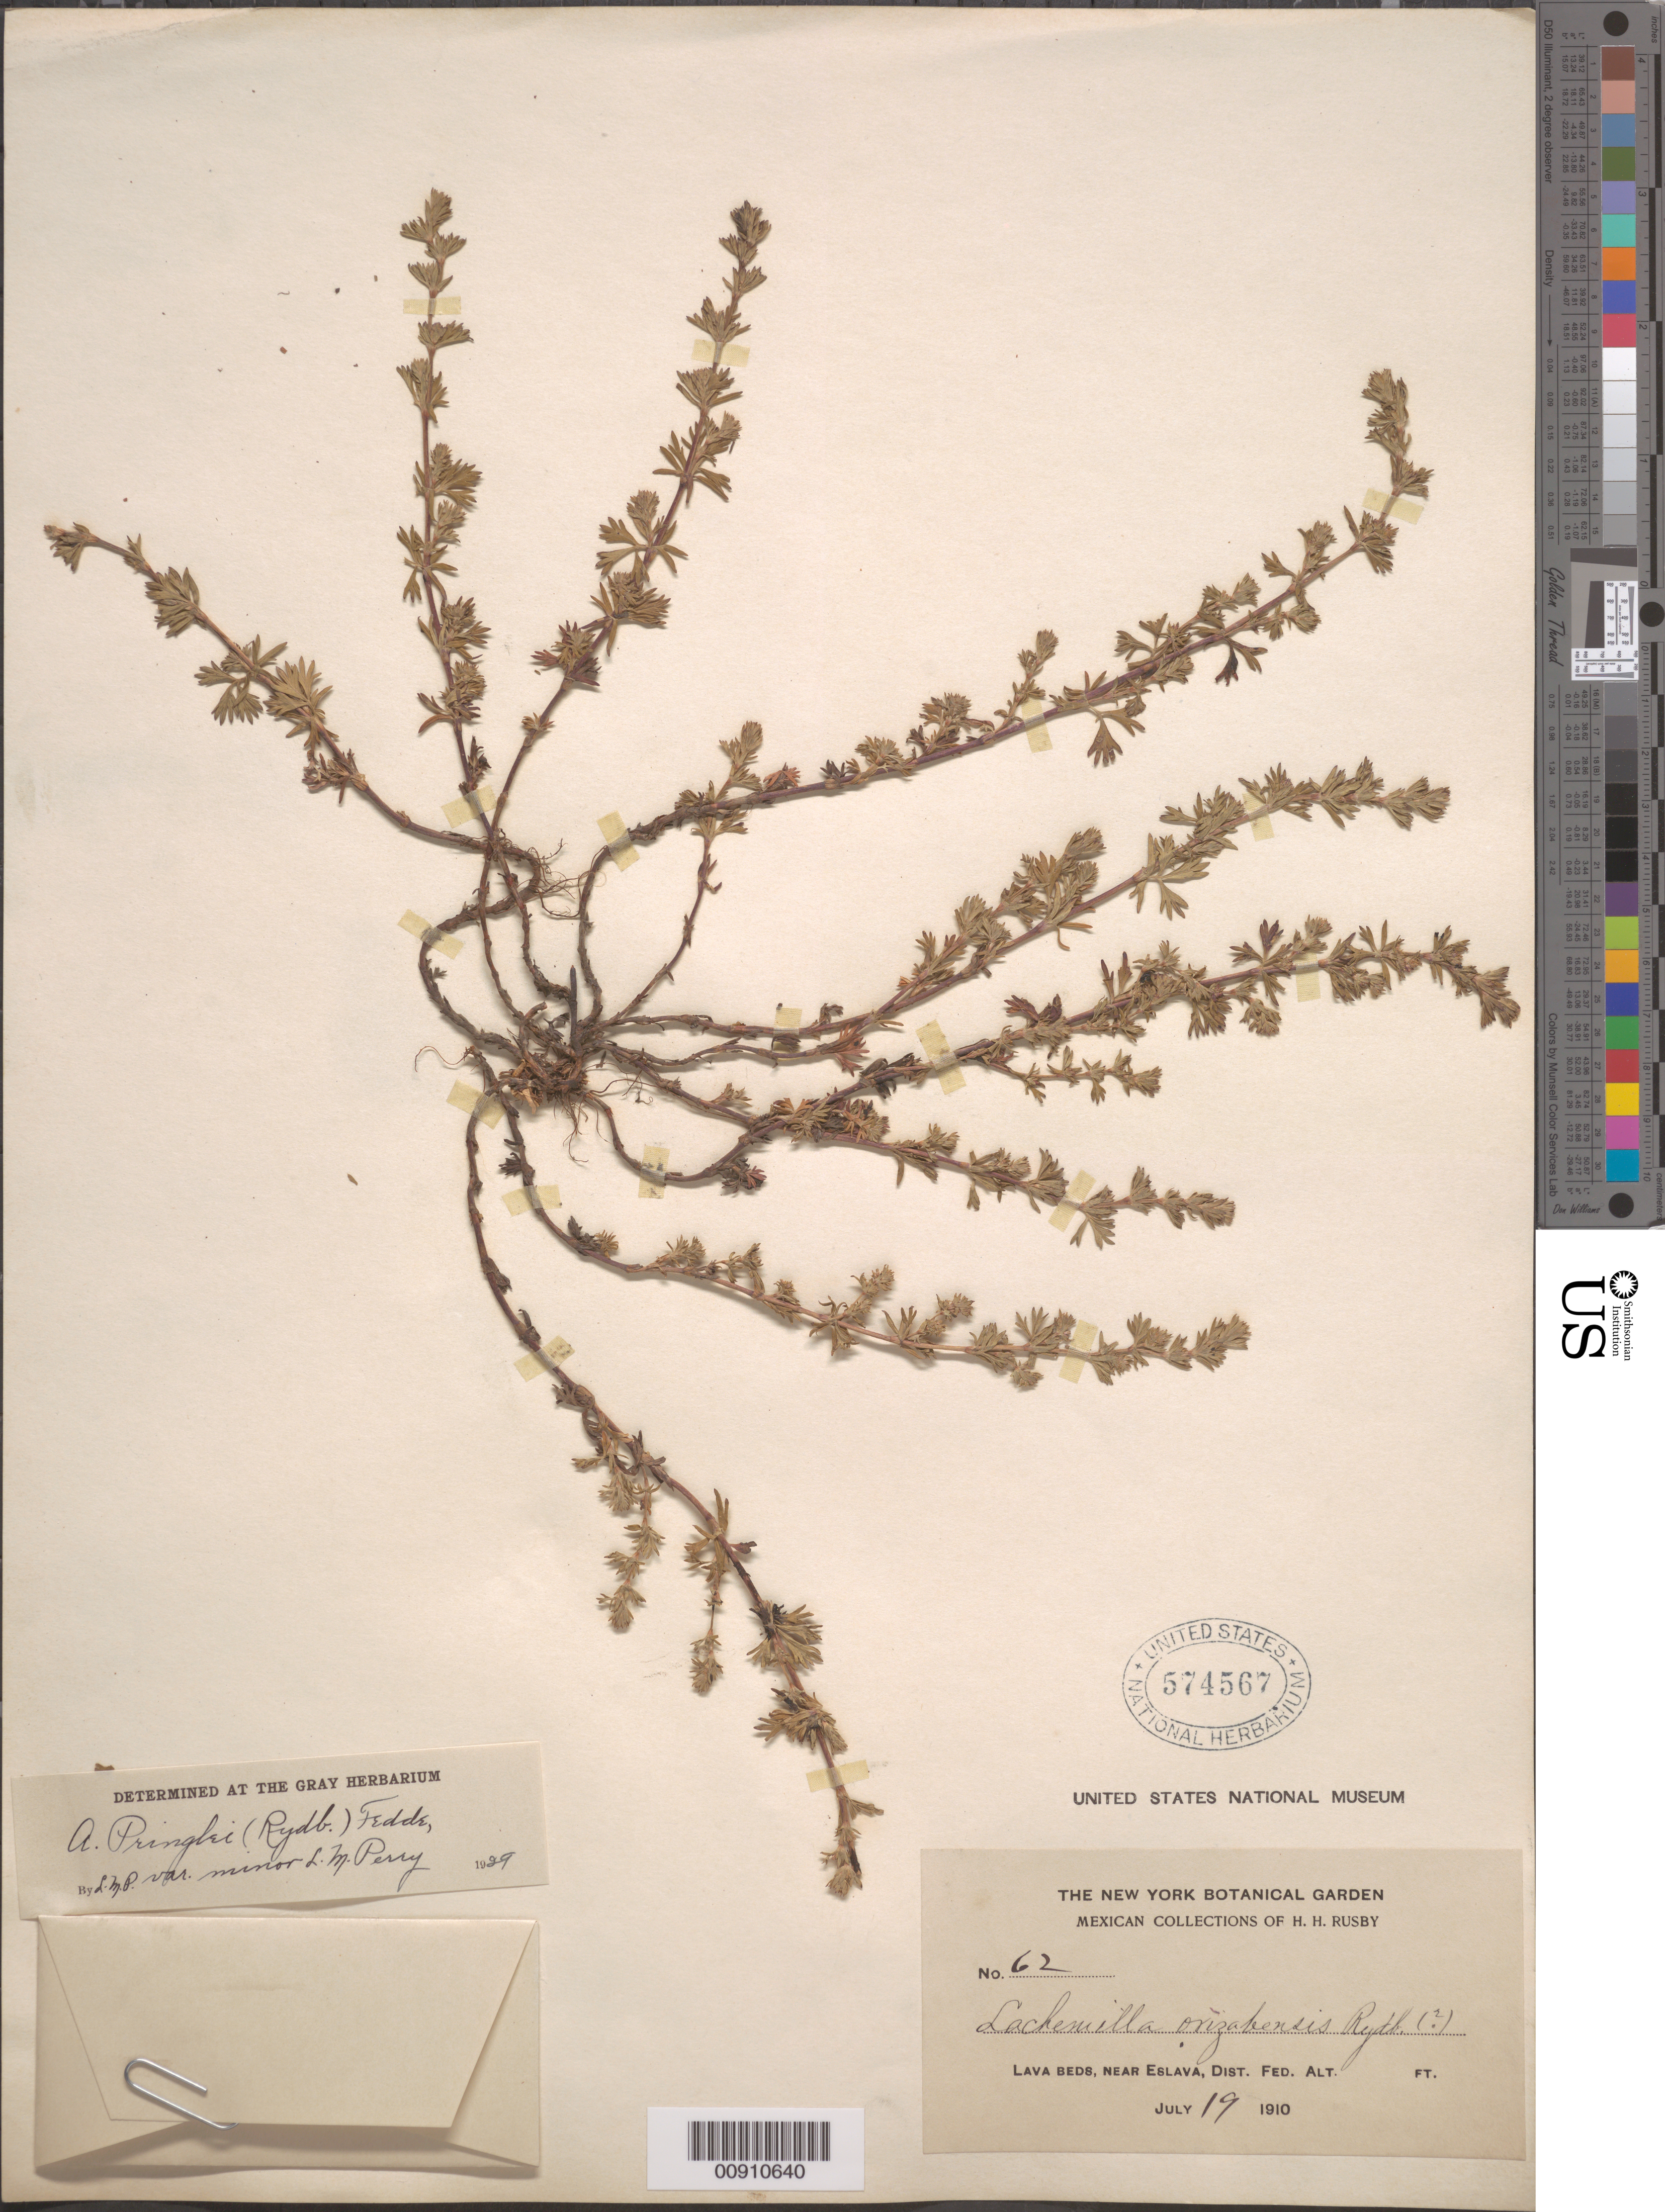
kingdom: Plantae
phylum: Tracheophyta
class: Magnoliopsida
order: Rosales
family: Rosaceae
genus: Lachemilla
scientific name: Lachemilla sibbaldiifolia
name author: (Kunth) Rydb.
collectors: H. H. Rusby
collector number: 62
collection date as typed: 19 Jul 1910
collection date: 1910-07-19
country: Mexico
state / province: Distrito Federal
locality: Lava beds, near Eslava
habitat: Lava beds.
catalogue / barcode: US 574567